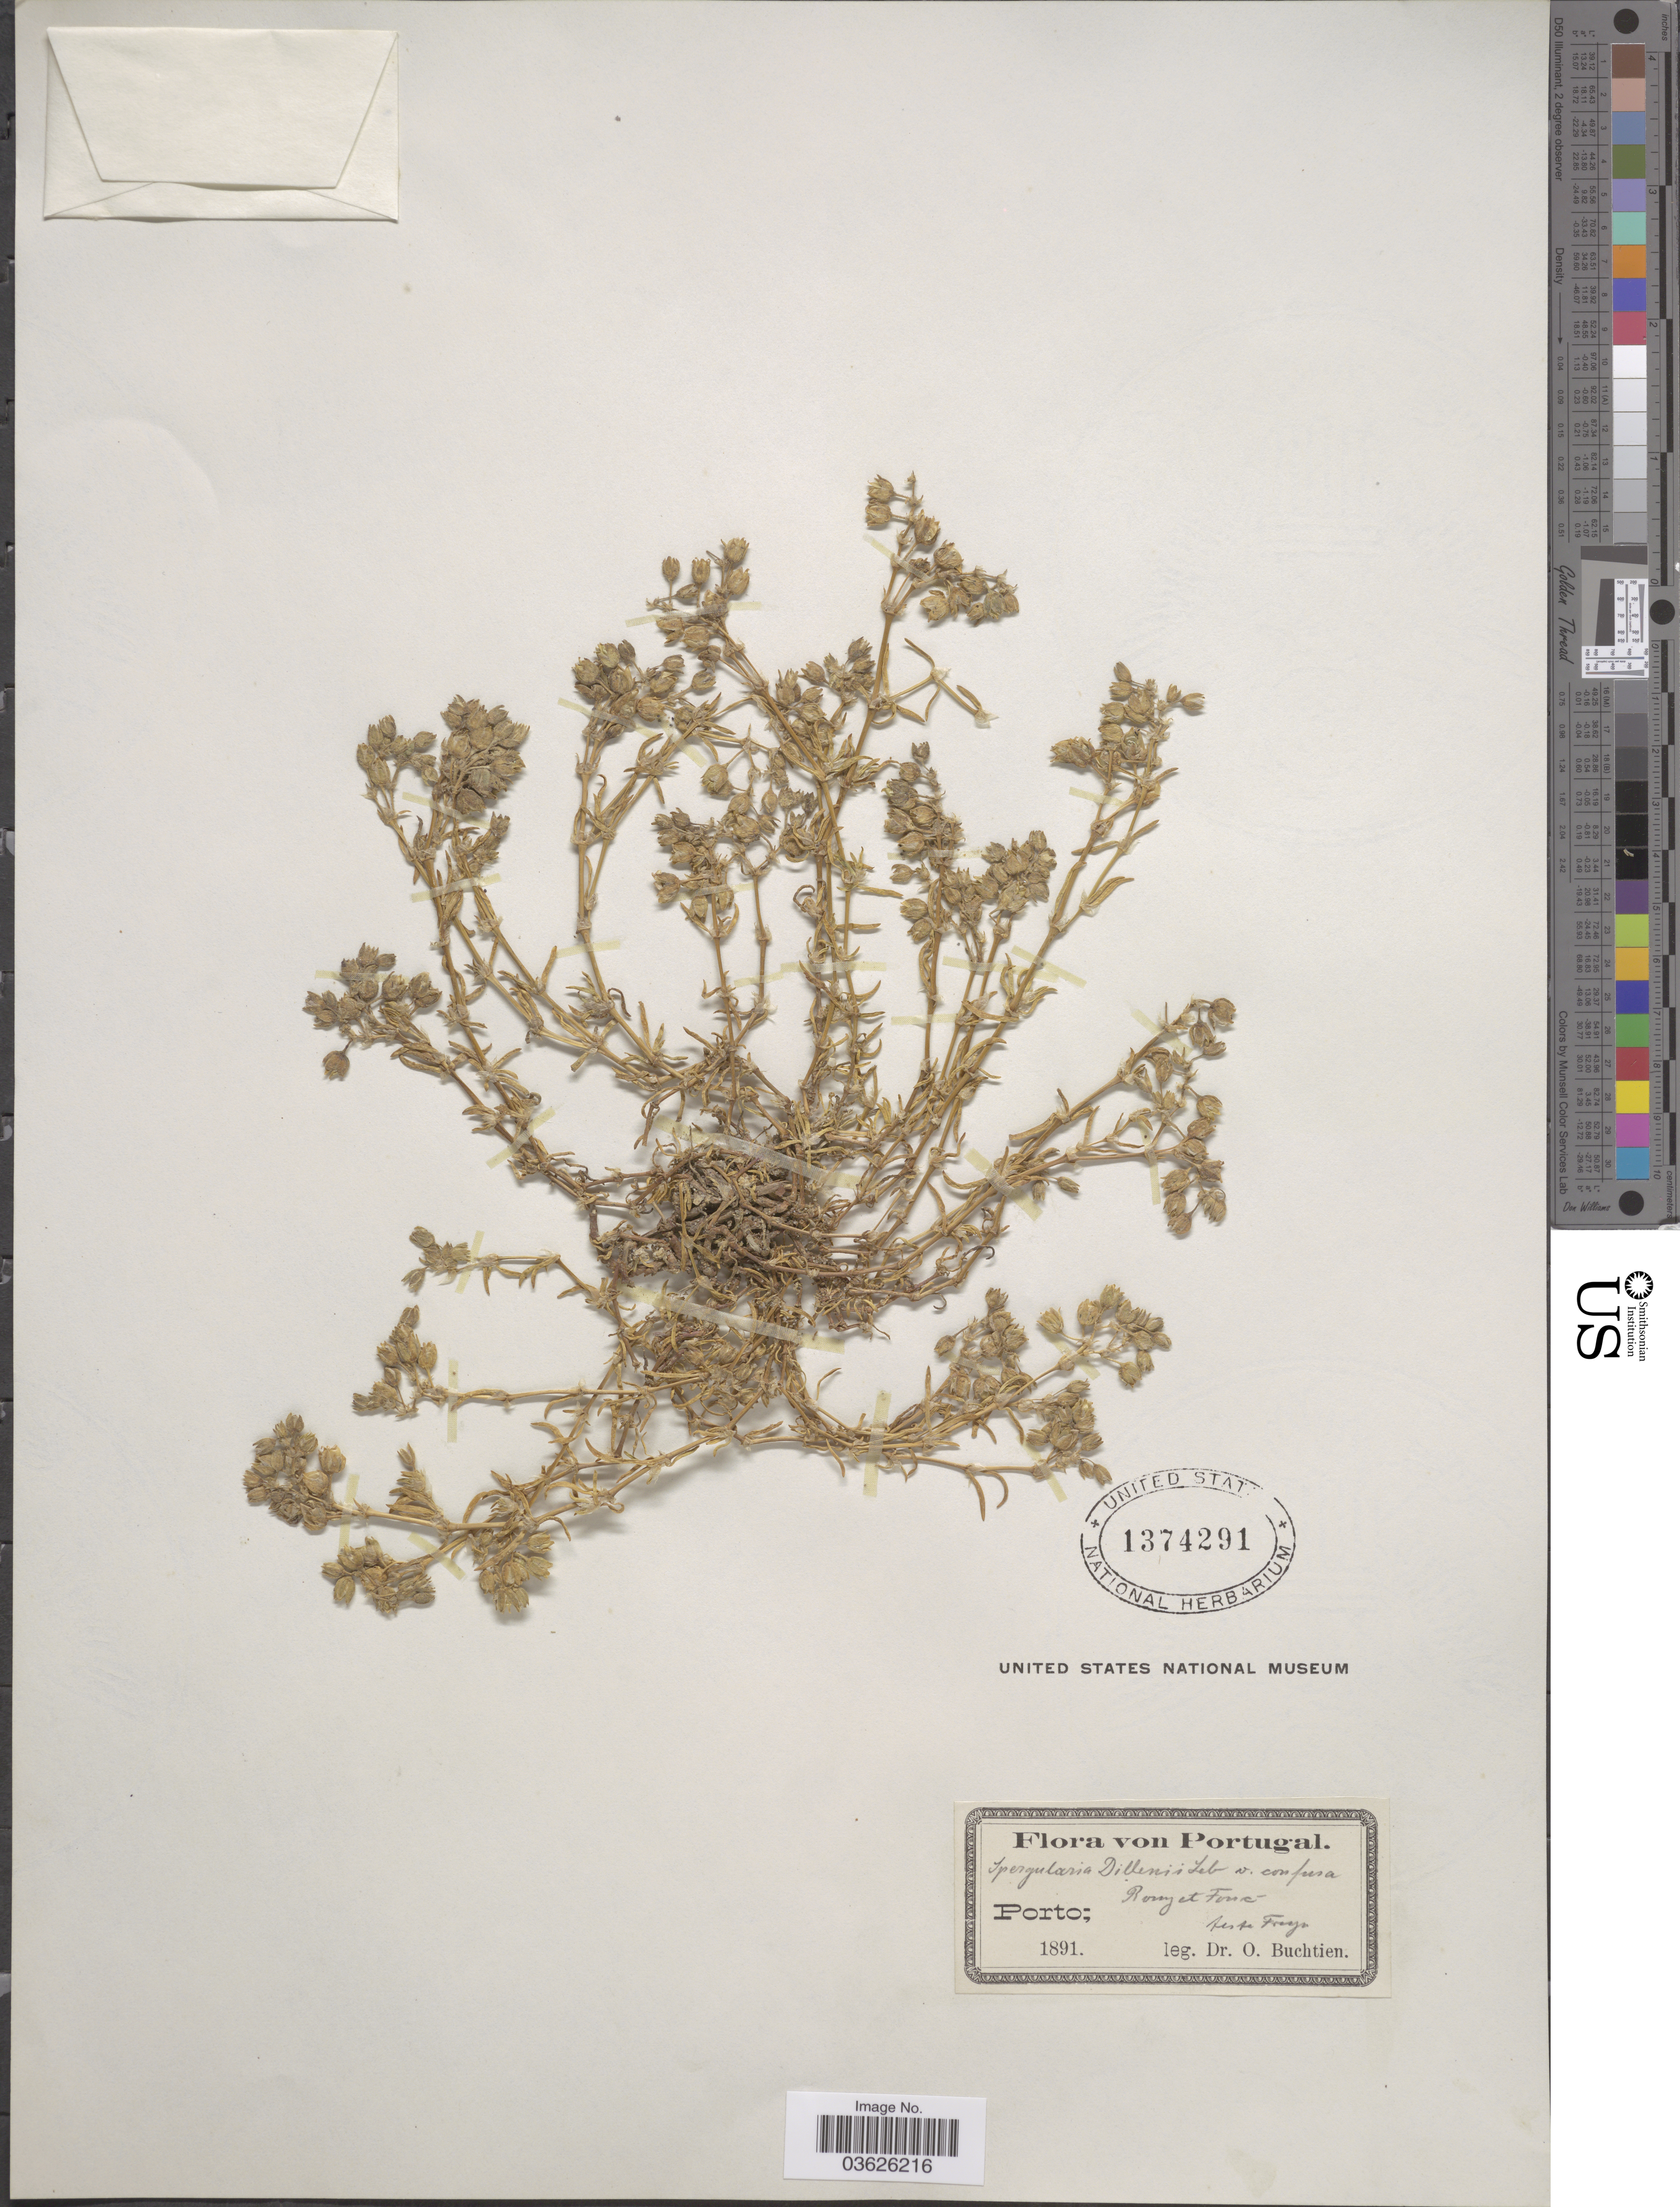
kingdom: Plantae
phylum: Tracheophyta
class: Magnoliopsida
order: Caryophyllales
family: Caryophyllaceae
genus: Spergularia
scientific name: Spergularia dillenii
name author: Lebel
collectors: O. Buchtien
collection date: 1891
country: Portugal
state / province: Porto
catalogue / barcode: US 1374291